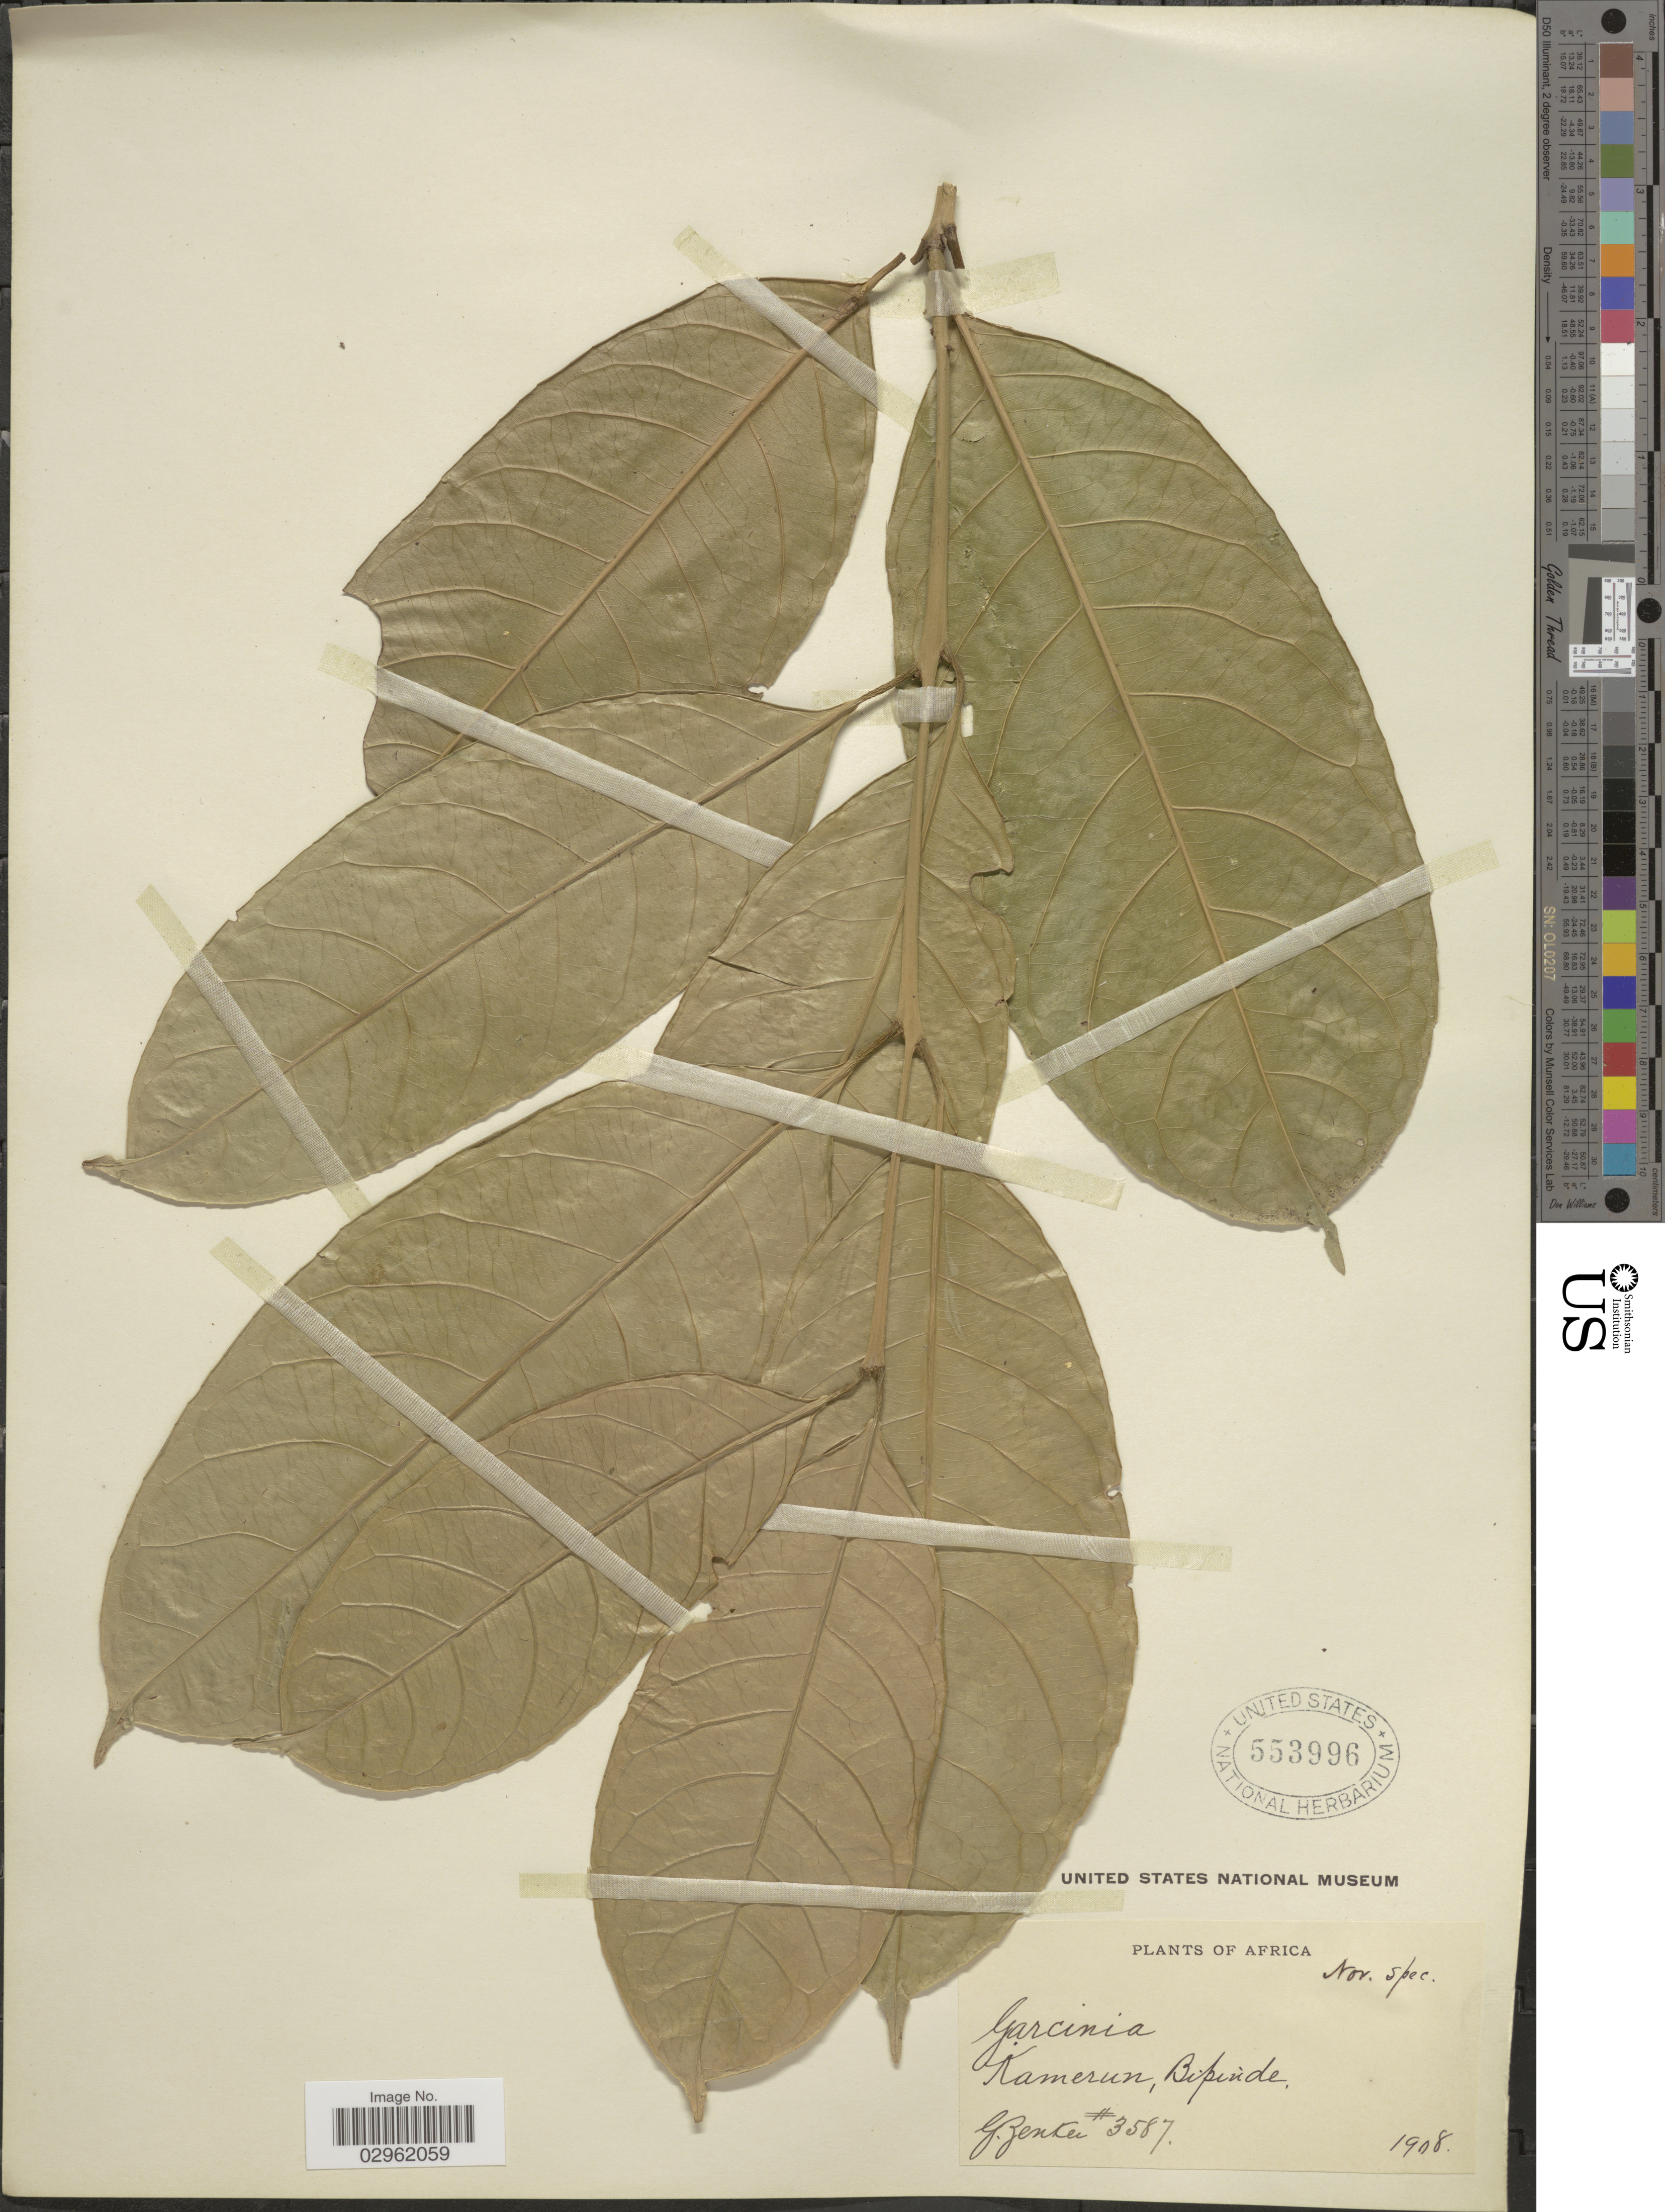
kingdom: Plantae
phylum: Tracheophyta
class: Magnoliopsida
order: Malpighiales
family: Clusiaceae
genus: Garcinia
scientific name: Garcinia sp.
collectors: G. A. Zenker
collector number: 3587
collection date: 1908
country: Cameroon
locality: Kamerun, Bipinde.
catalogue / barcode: US 553996